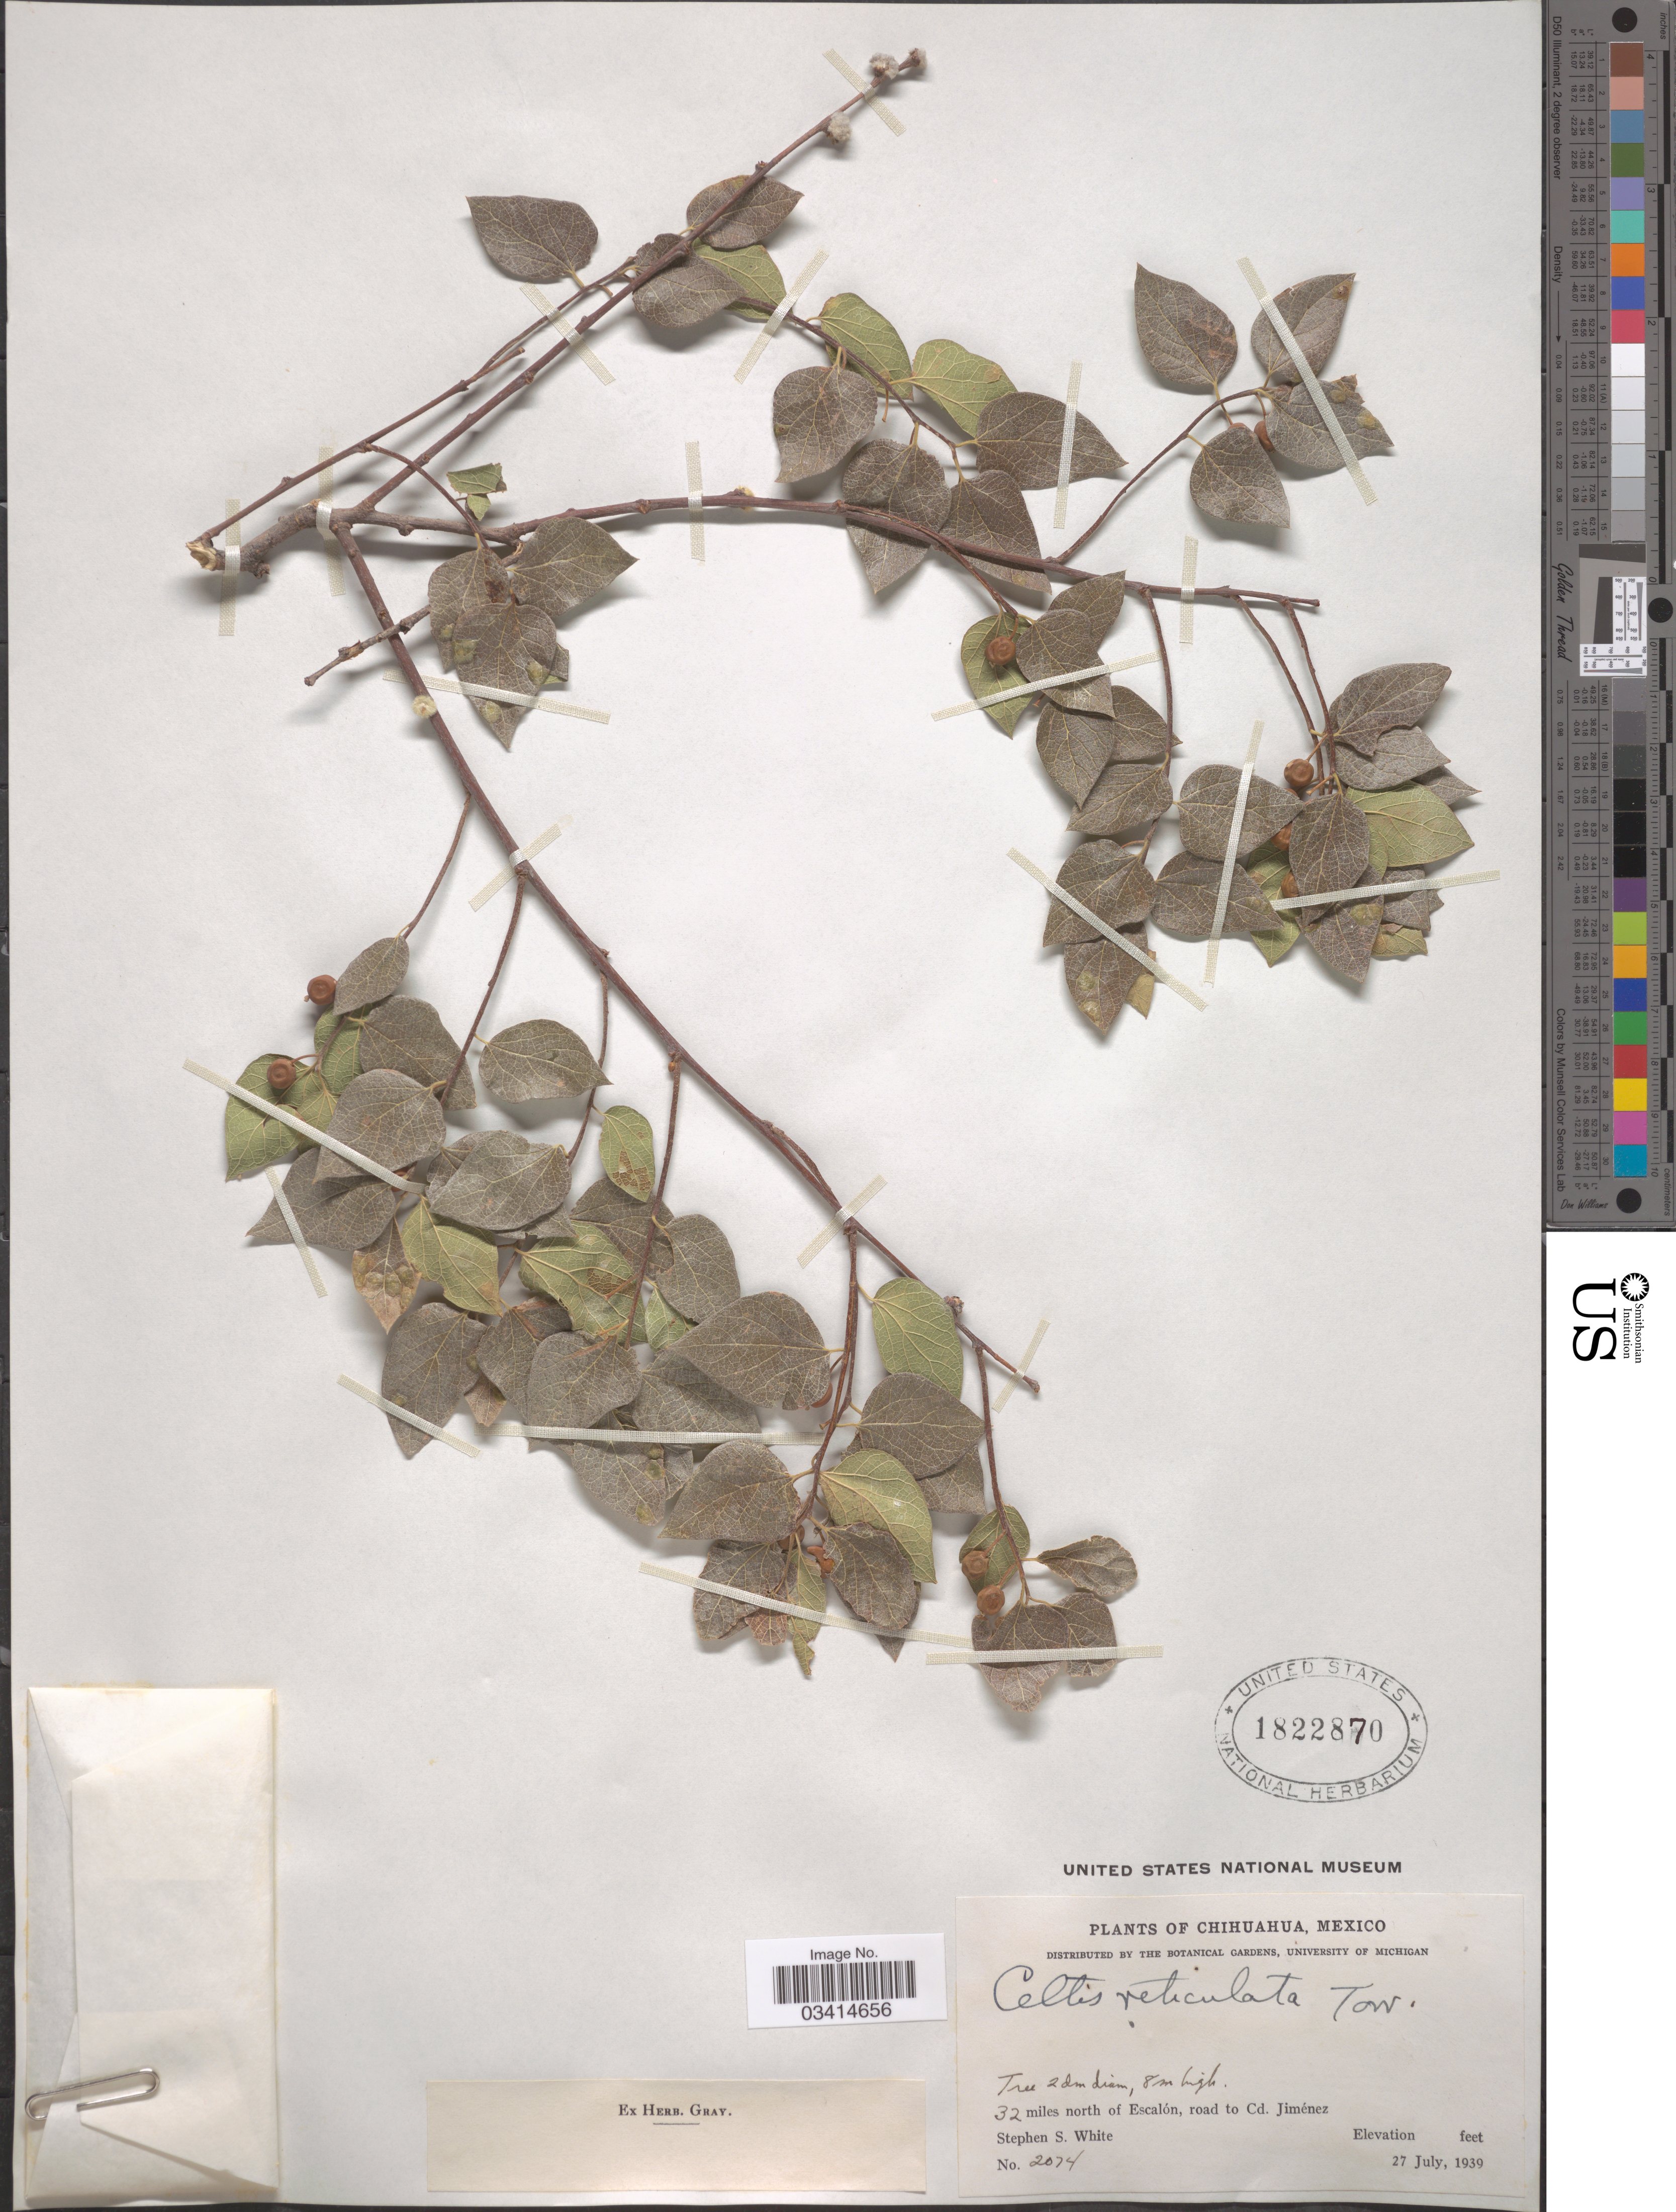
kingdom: Plantae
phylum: Tracheophyta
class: Magnoliopsida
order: Rosales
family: Cannabaceae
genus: Celtis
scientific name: Celtis reticulata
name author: Torr.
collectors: S. S. White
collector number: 2074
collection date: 1939-07-27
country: Mexico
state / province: Chihuahua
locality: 32 miles north of Escalón, road to Cd. Jiménez.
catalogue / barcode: US 1822870